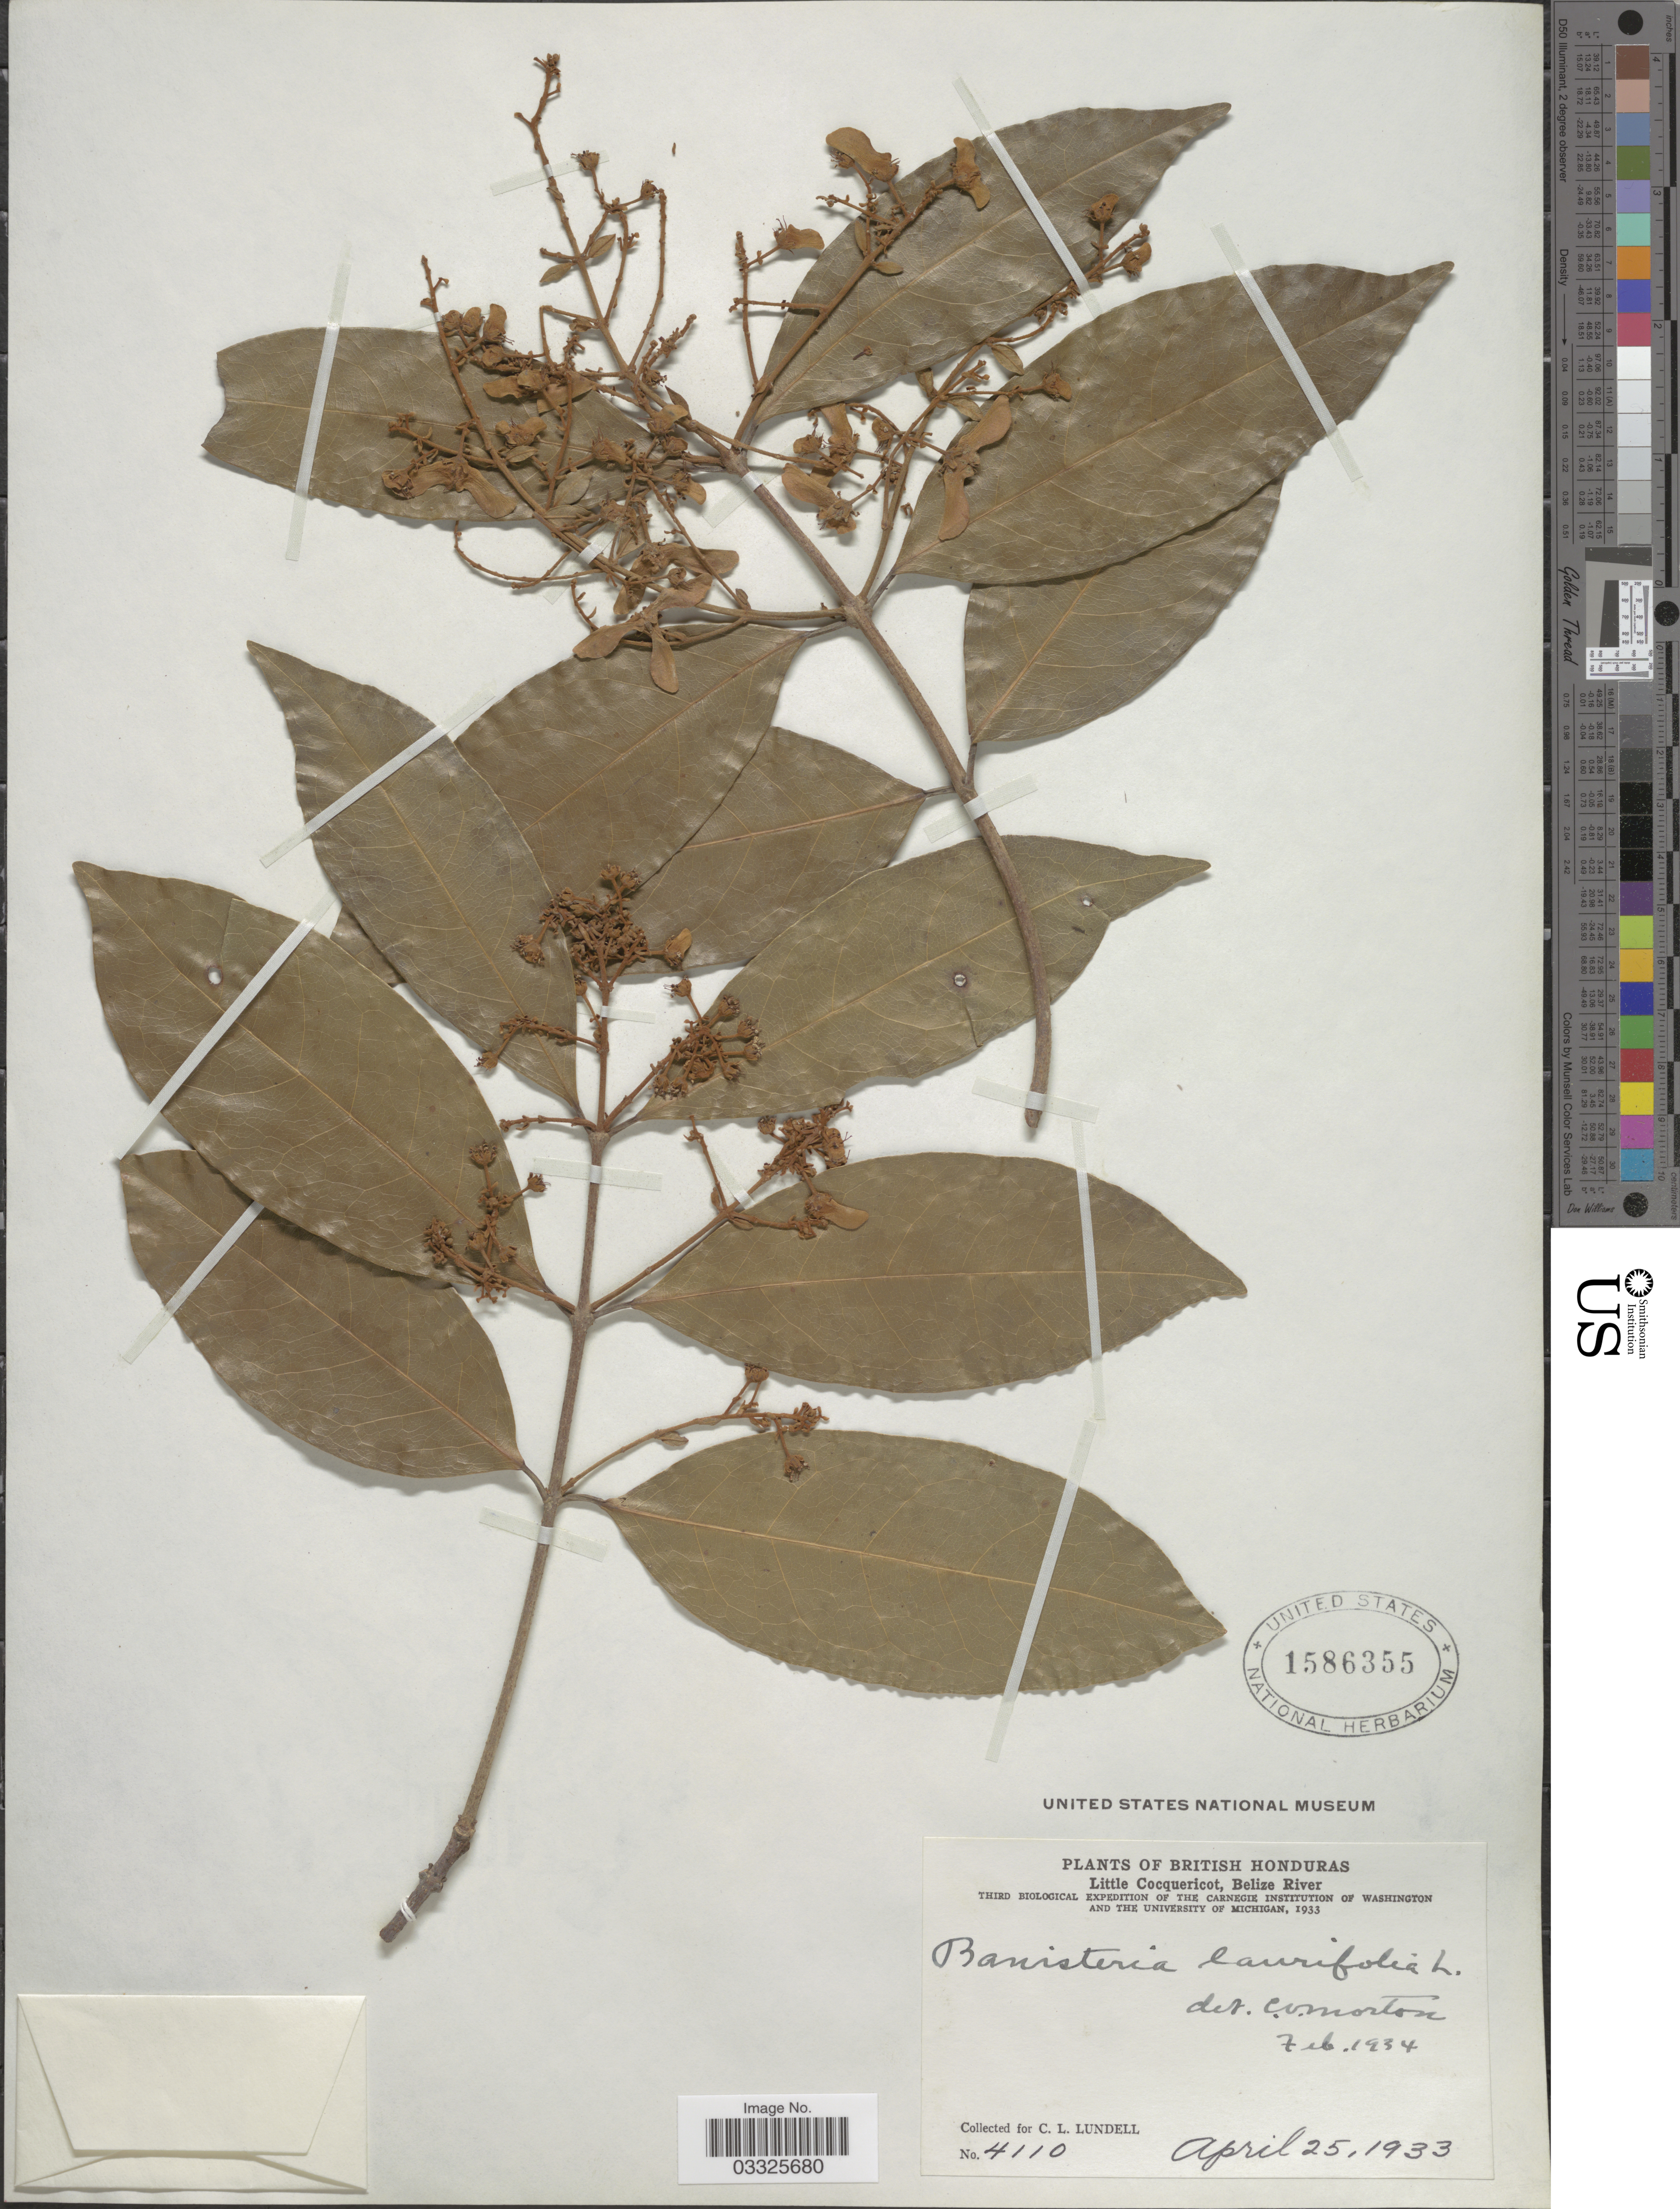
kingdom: Plantae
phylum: Tracheophyta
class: Magnoliopsida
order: Malpighiales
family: Malpighiaceae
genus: Heteropterys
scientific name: Heteropterys laurifolia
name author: (L.) A. Juss.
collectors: C. L. Lundell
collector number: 4110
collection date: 1933-04-25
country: Belize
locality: British Honduras. Little Cocquericot, Belize River.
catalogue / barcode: US 1586355